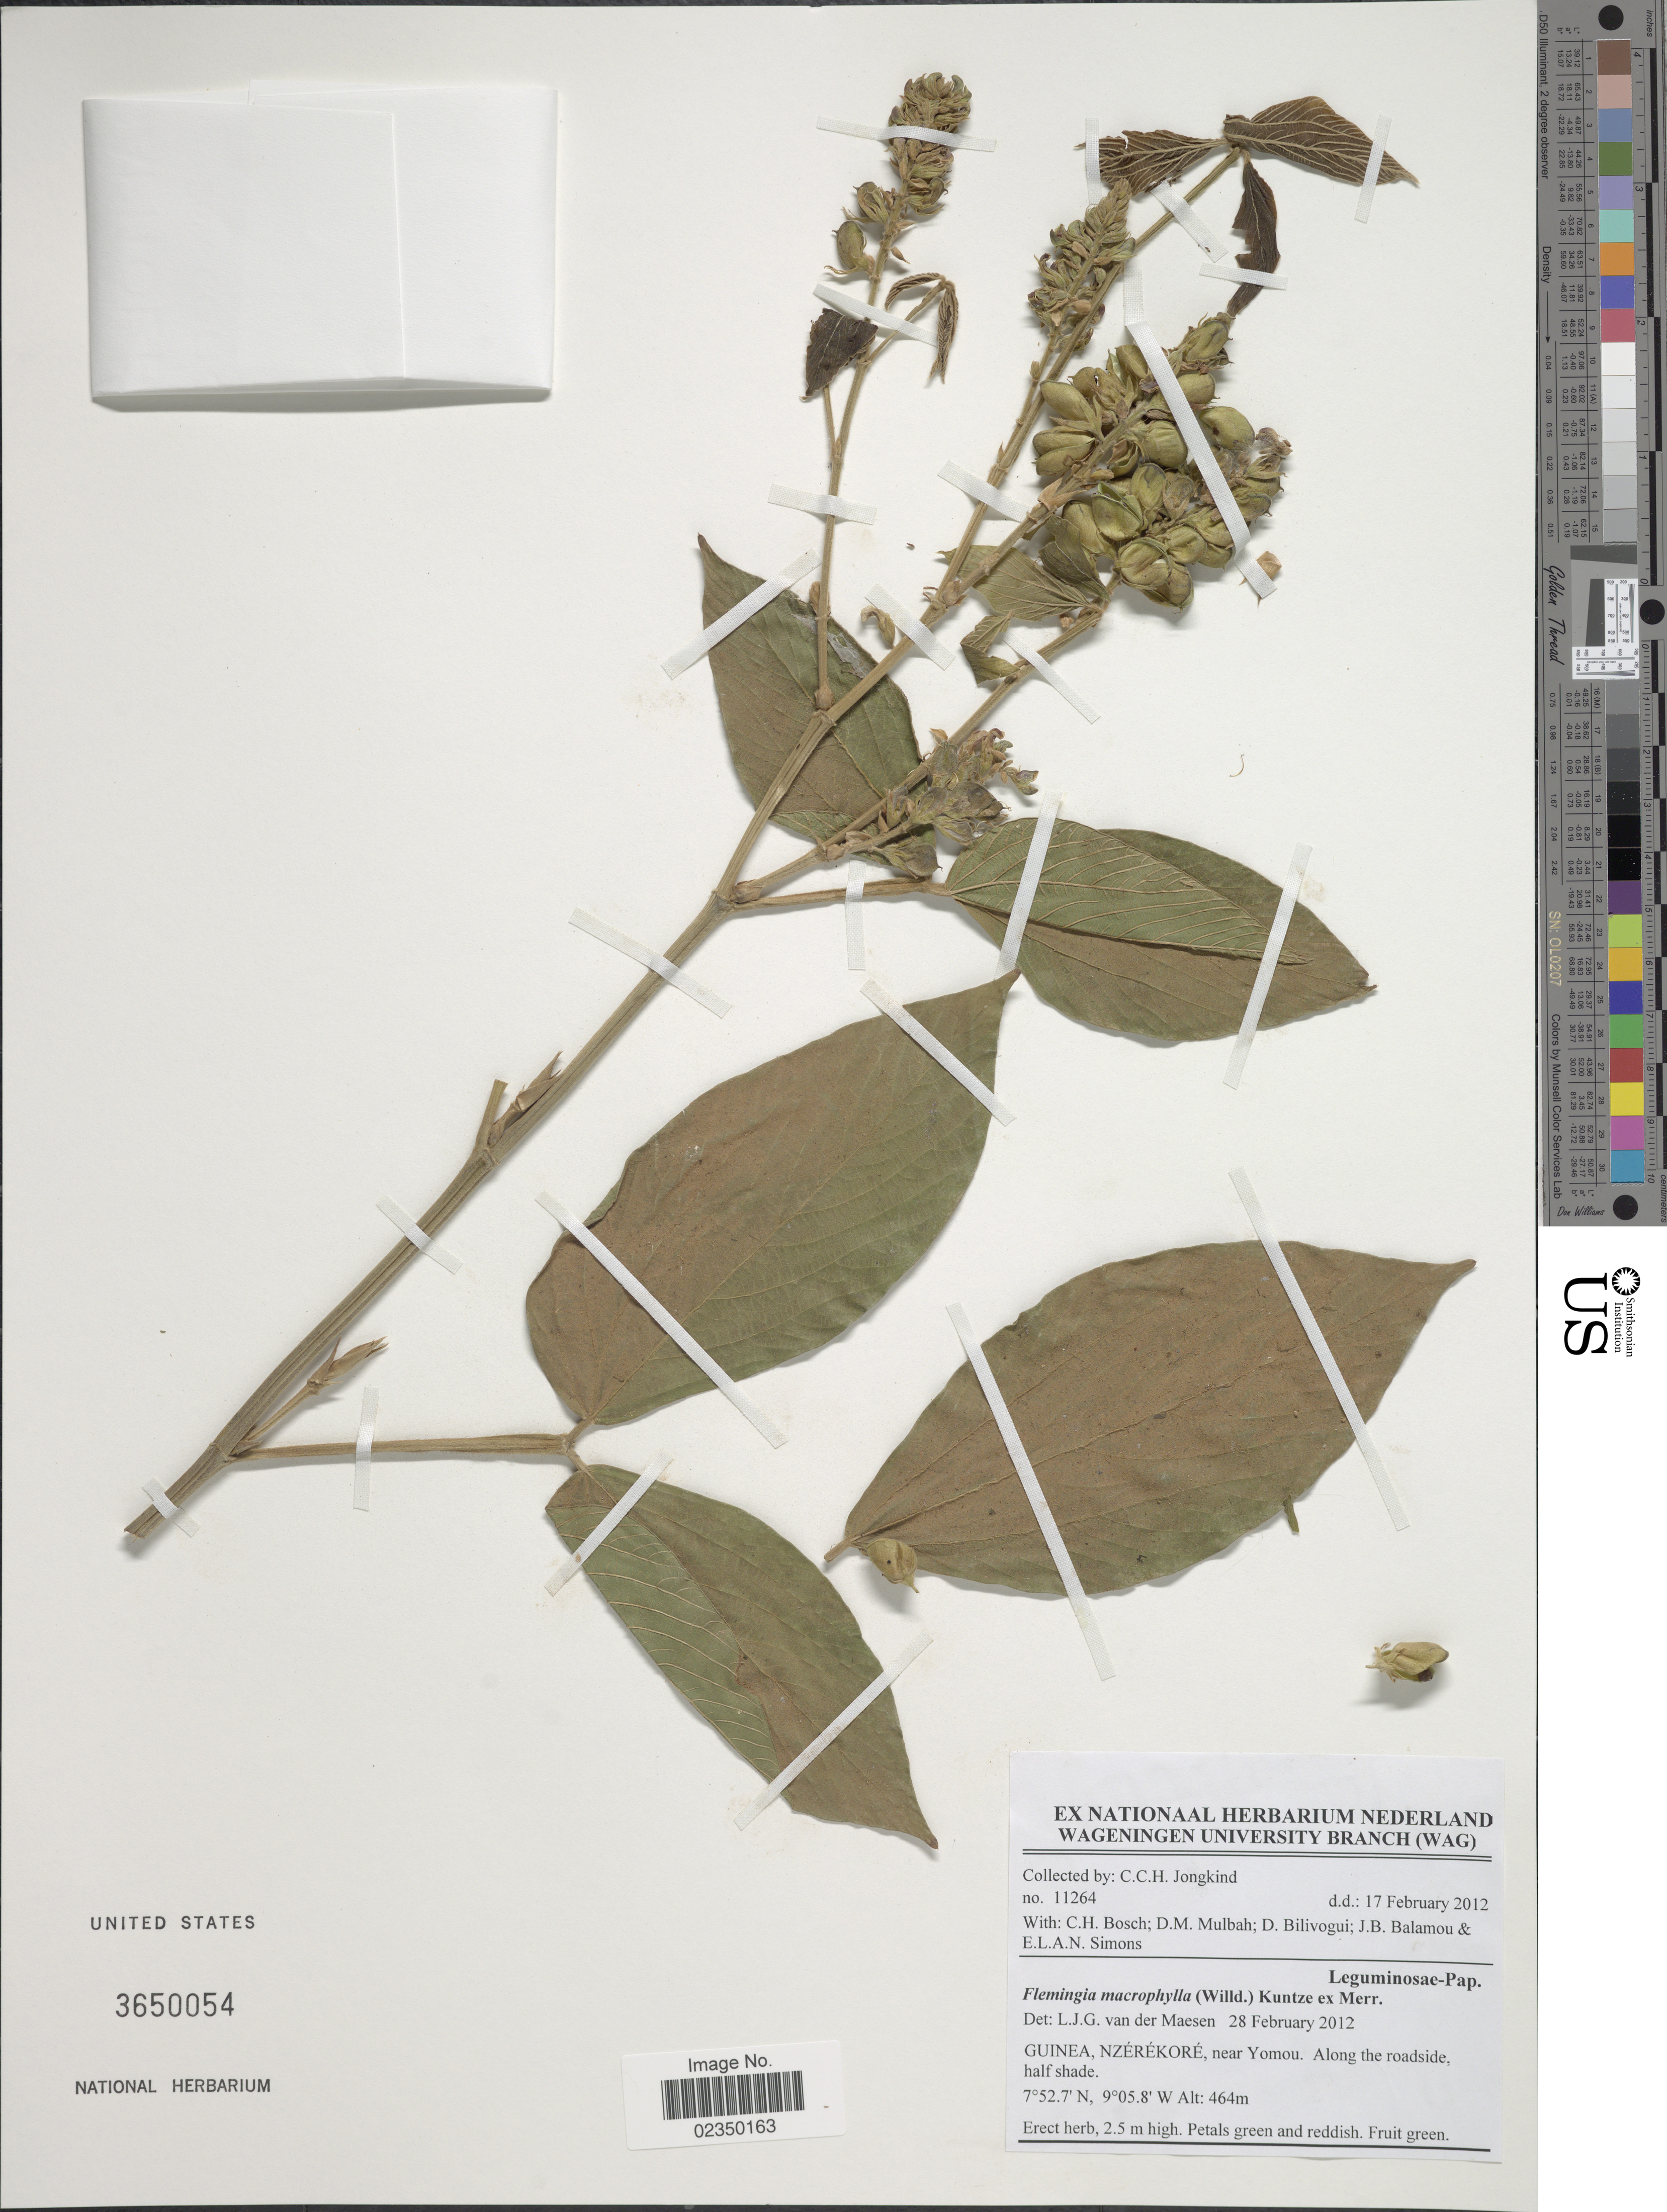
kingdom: Plantae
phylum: Tracheophyta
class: Magnoliopsida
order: Fabales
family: Fabaceae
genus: Flemingia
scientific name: Flemingia macrophylla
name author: (Willd.) Kuntze ex Merr.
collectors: C. C. Jongkind, C. Bosch, D. M. Mulbah, D. Bilivogui & et al.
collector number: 11264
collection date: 2012-02-17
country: Guinea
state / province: Nzérékoré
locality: Near Yomou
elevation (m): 464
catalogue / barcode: US 3650054